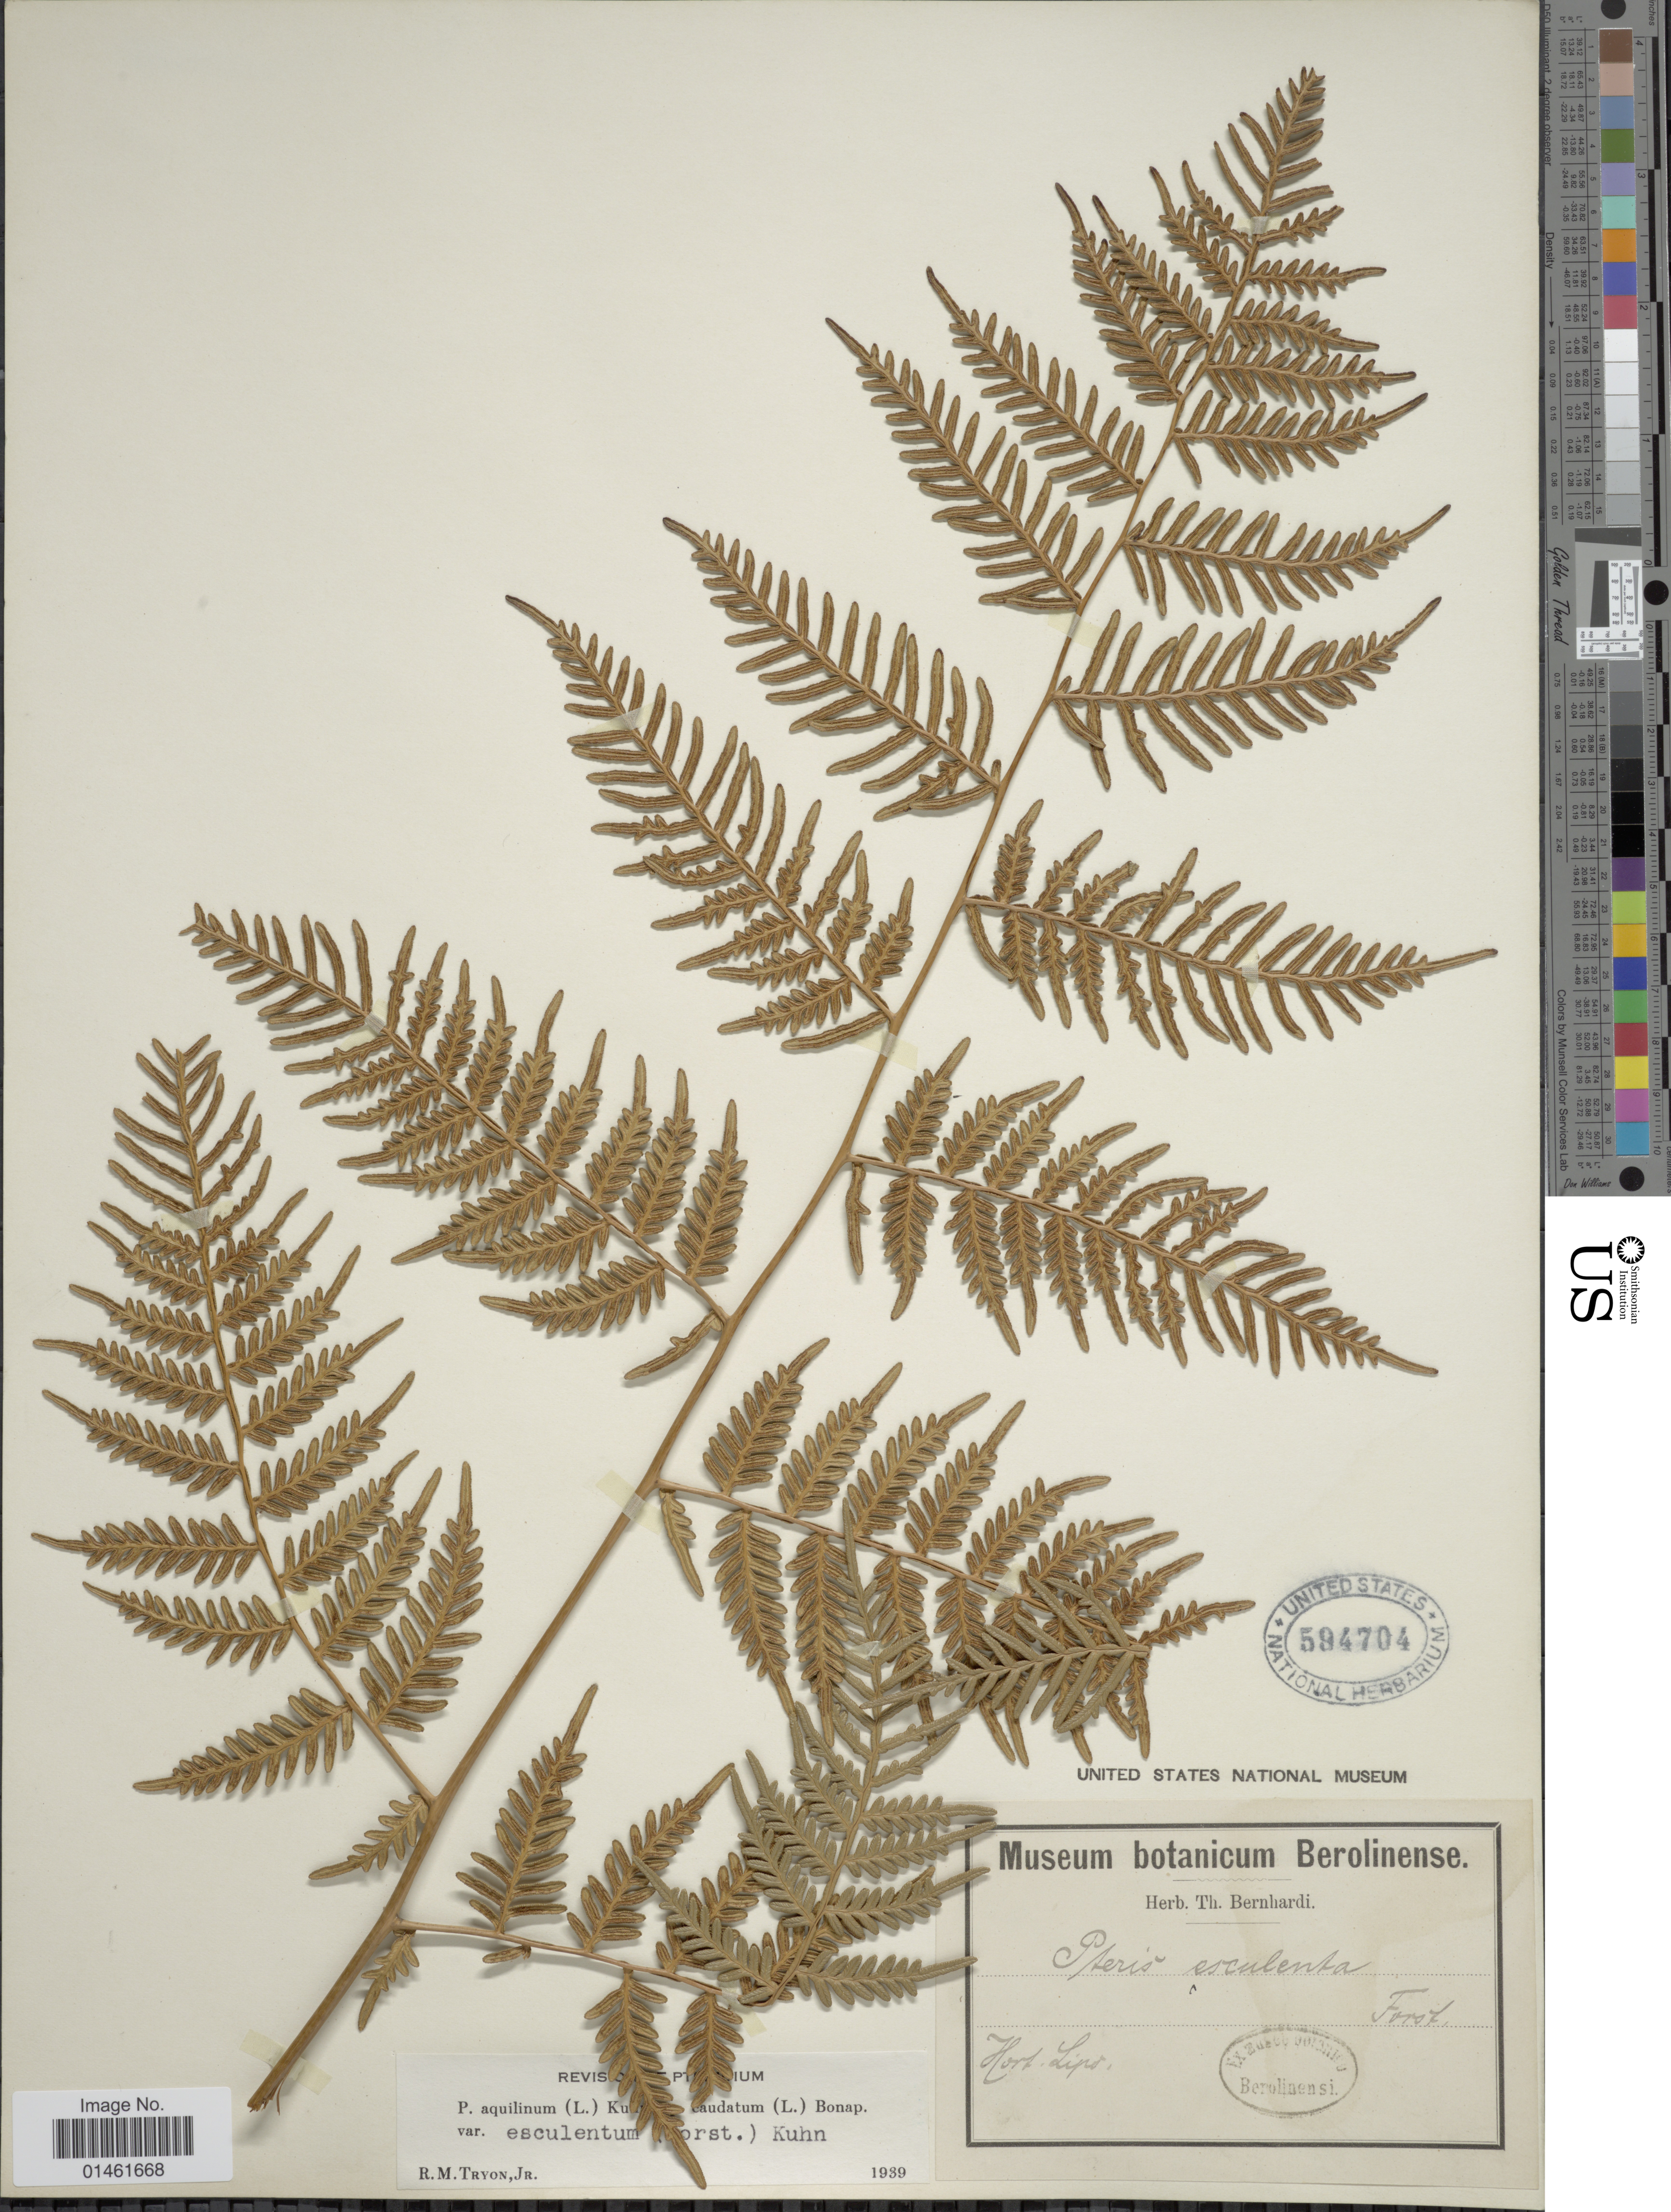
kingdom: Plantae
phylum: Tracheophyta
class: Polypodiopsida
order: Polypodiales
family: Dennstaedtiaceae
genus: Pteridium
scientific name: Pteridium esculentum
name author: (G. Forst.) Cockayne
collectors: ex herb. Bernhardi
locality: Hort Lipo [interpreted]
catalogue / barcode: US 594704